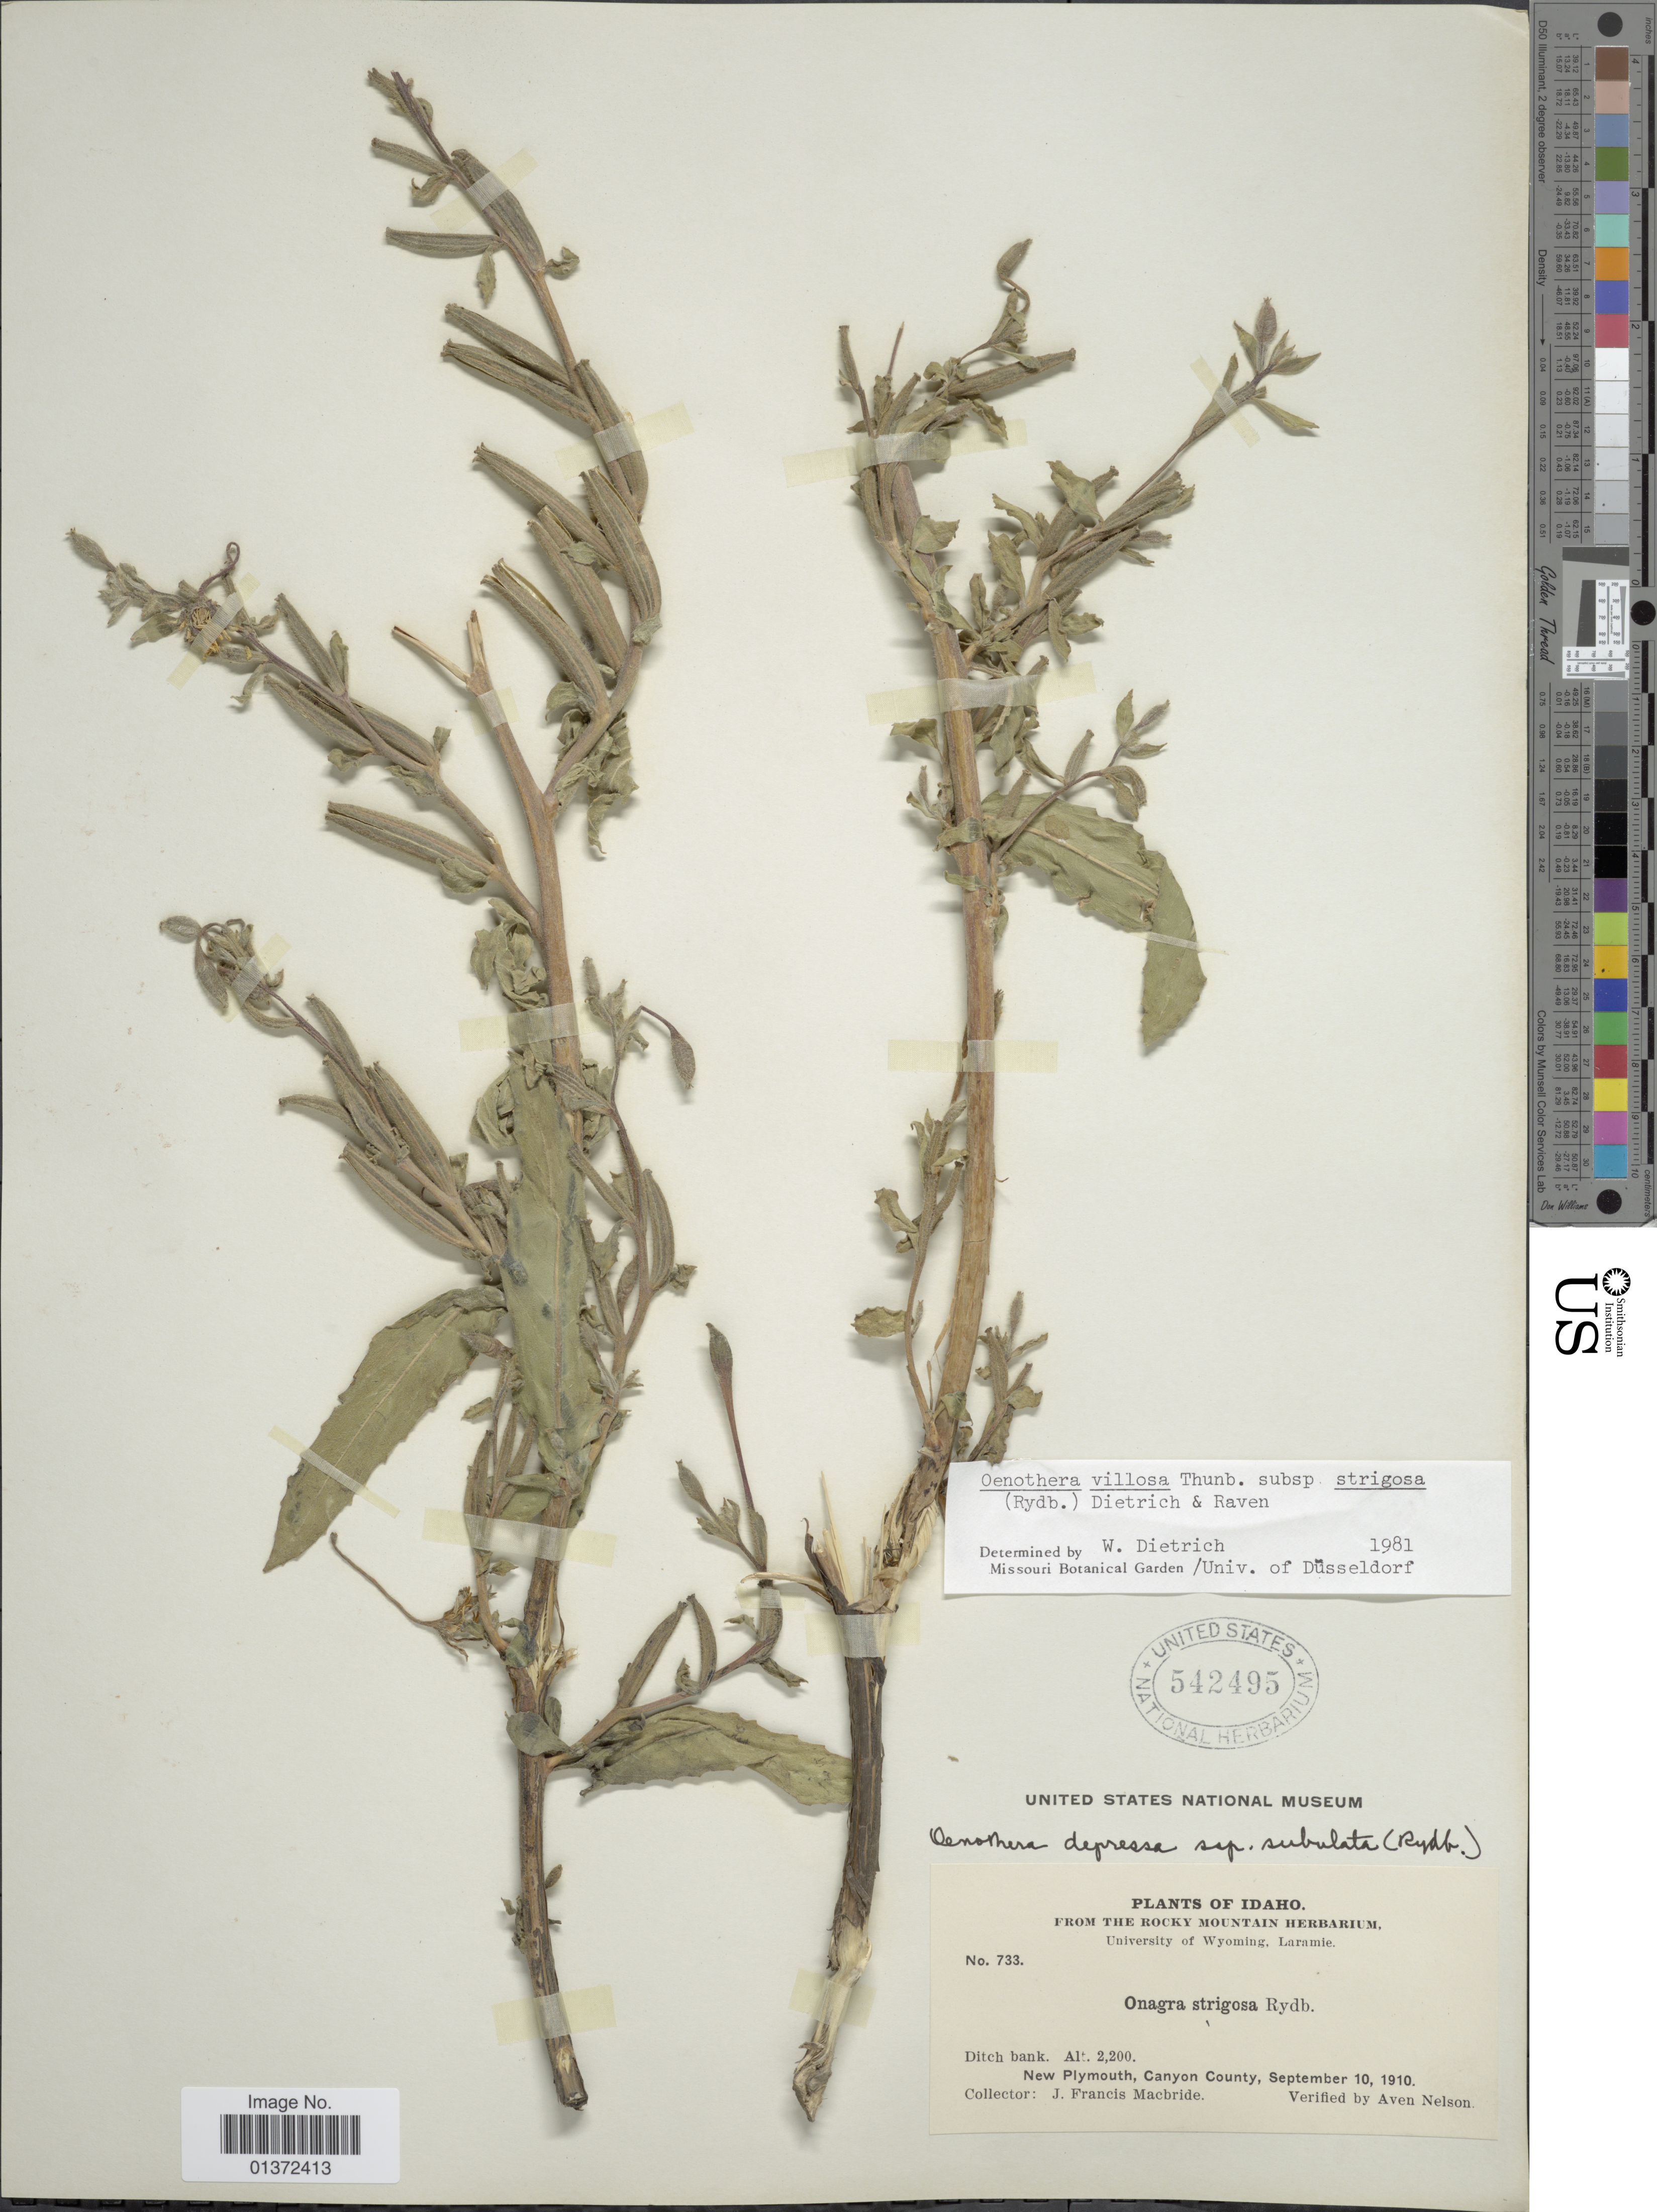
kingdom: Plantae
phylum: Tracheophyta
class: Magnoliopsida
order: Myrtales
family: Onagraceae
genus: Oenothera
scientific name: Oenothera villosa subsp. strigosa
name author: (Rydb.) W. Dietr. & P.H. Raven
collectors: J. F. Macbride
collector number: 733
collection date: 1910-09-10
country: United States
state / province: Idaho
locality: New Plymouth, Canyon County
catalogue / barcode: US 542495